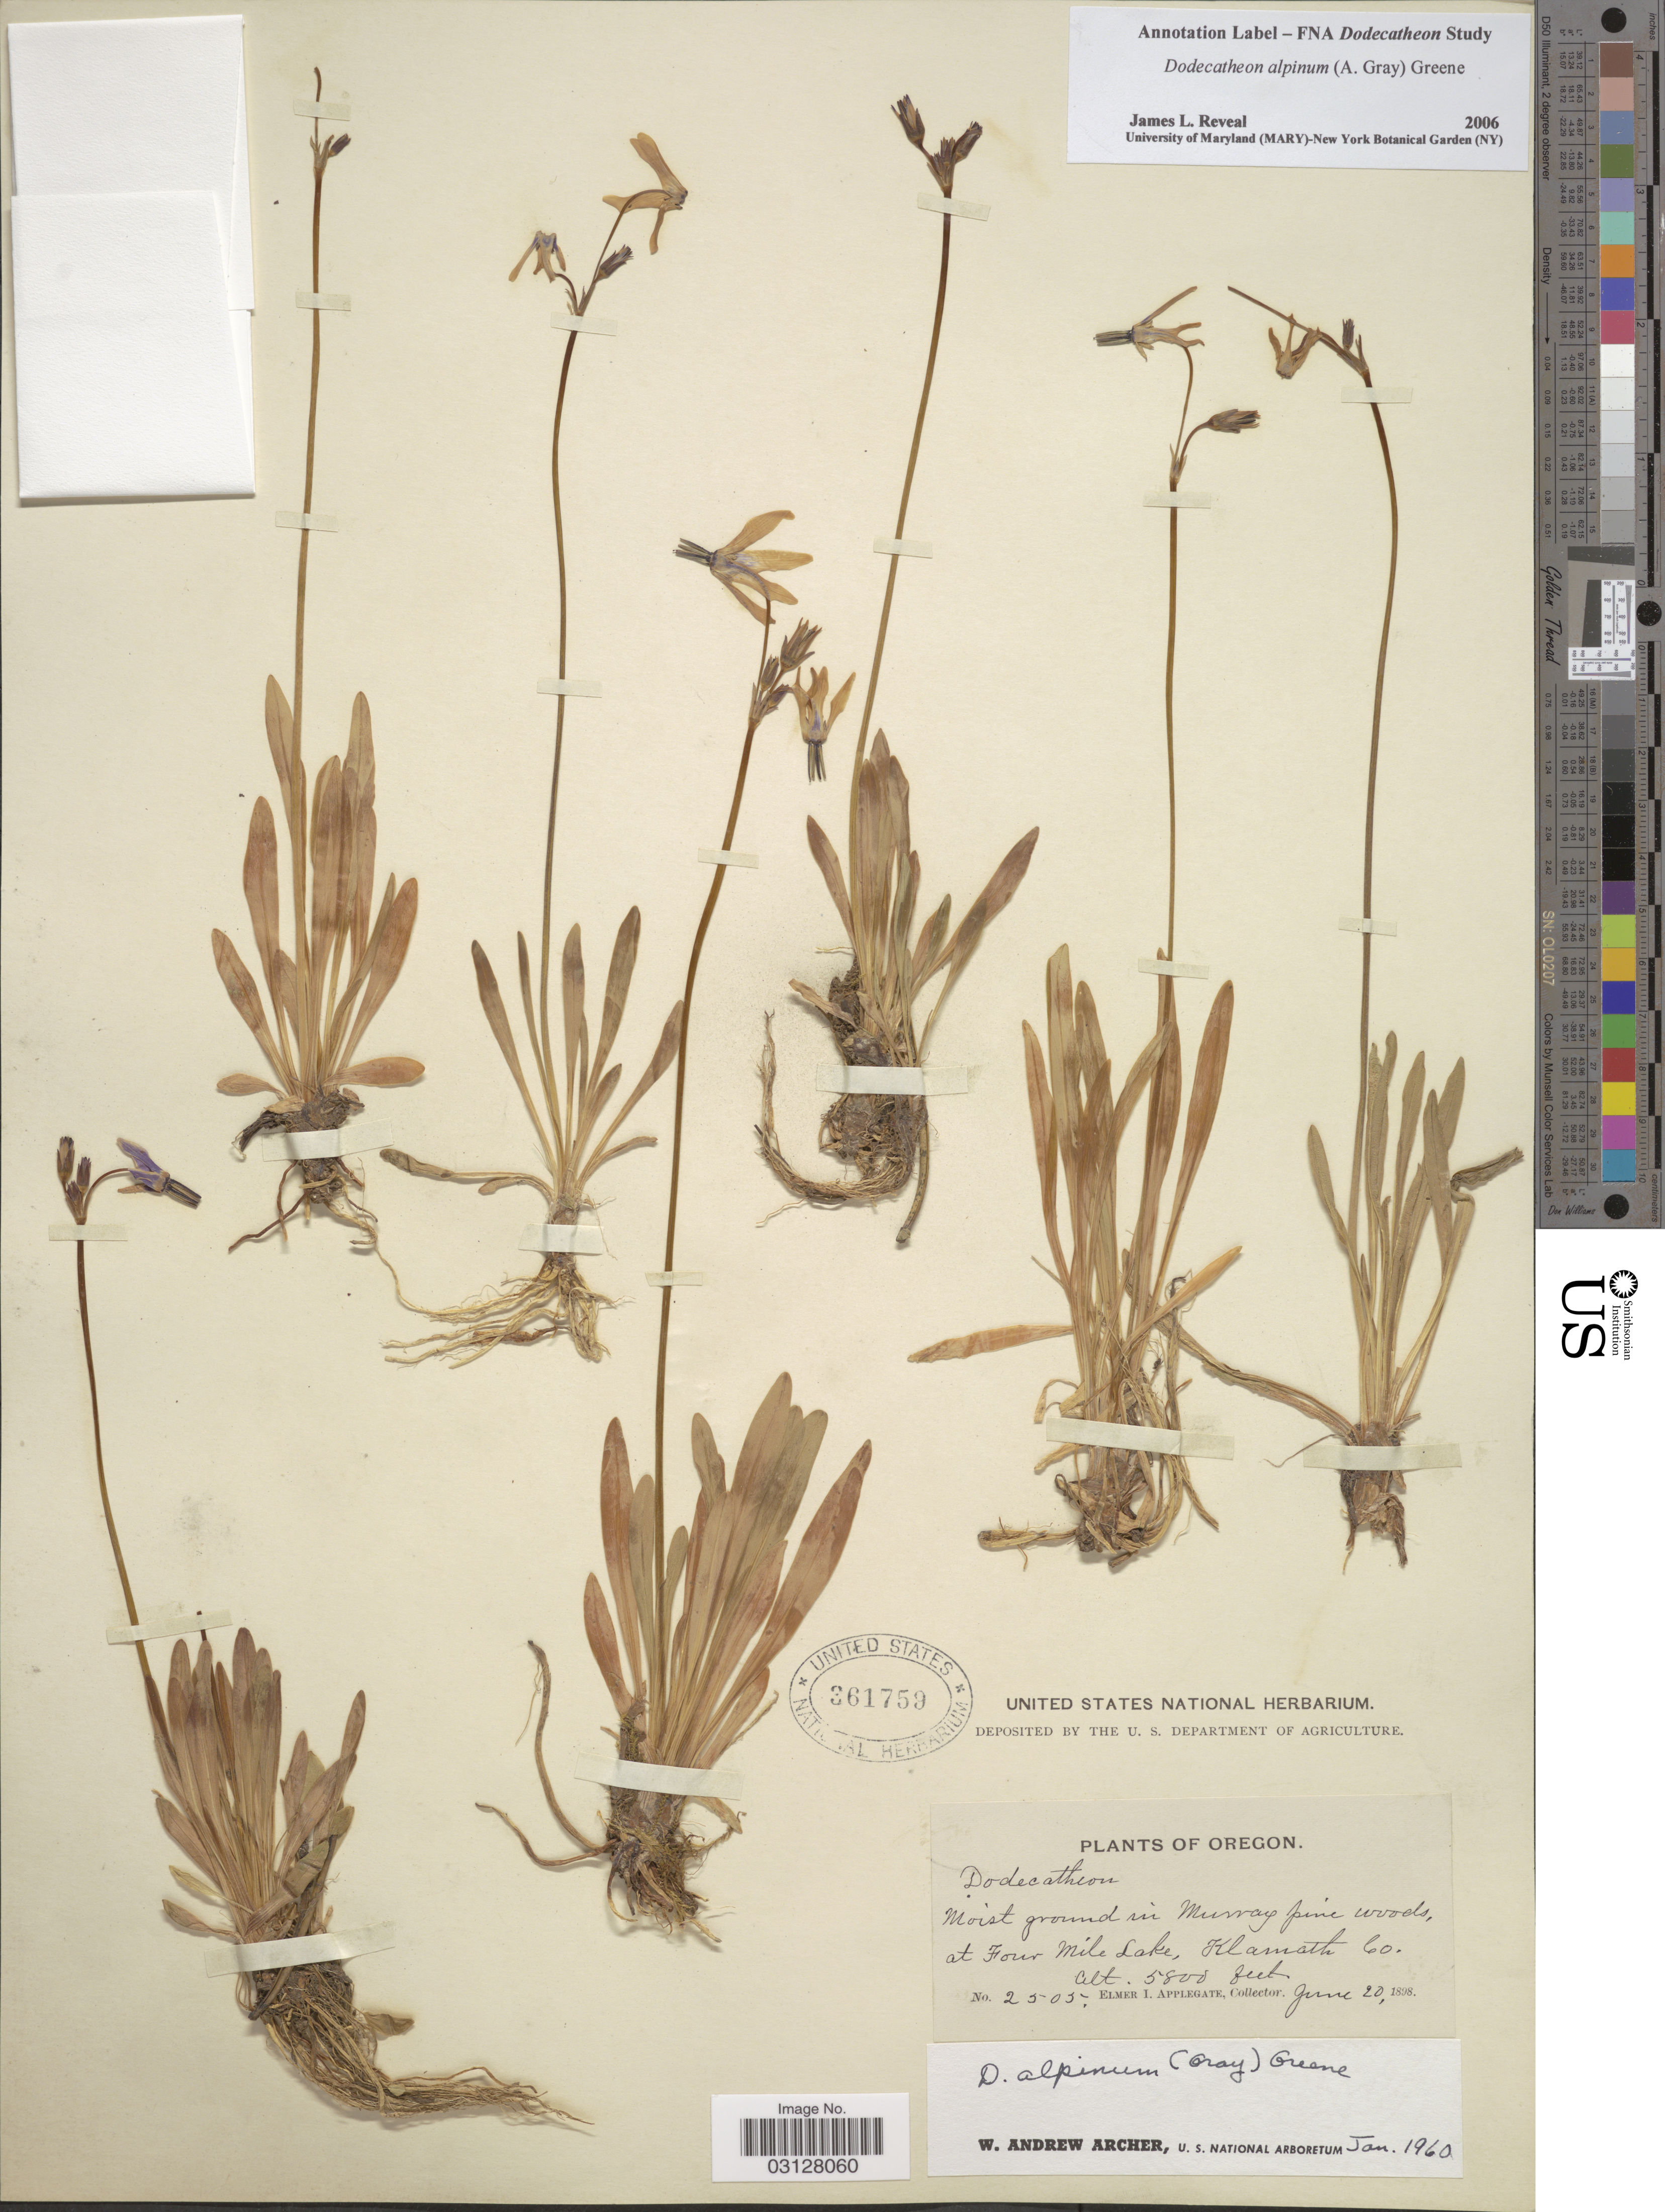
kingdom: Plantae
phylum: Tracheophyta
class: Magnoliopsida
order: Ericales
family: Primulaceae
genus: Dodecatheon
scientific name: Dodecatheon alpinum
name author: (A. Gray) Greene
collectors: E. I. Applegate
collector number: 2505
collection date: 1898-06-20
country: United States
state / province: Oregon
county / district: Klamath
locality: Moist ground in Murray pine woods, at Four Mile Lake, Klamath Co.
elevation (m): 1768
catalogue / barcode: US 361759